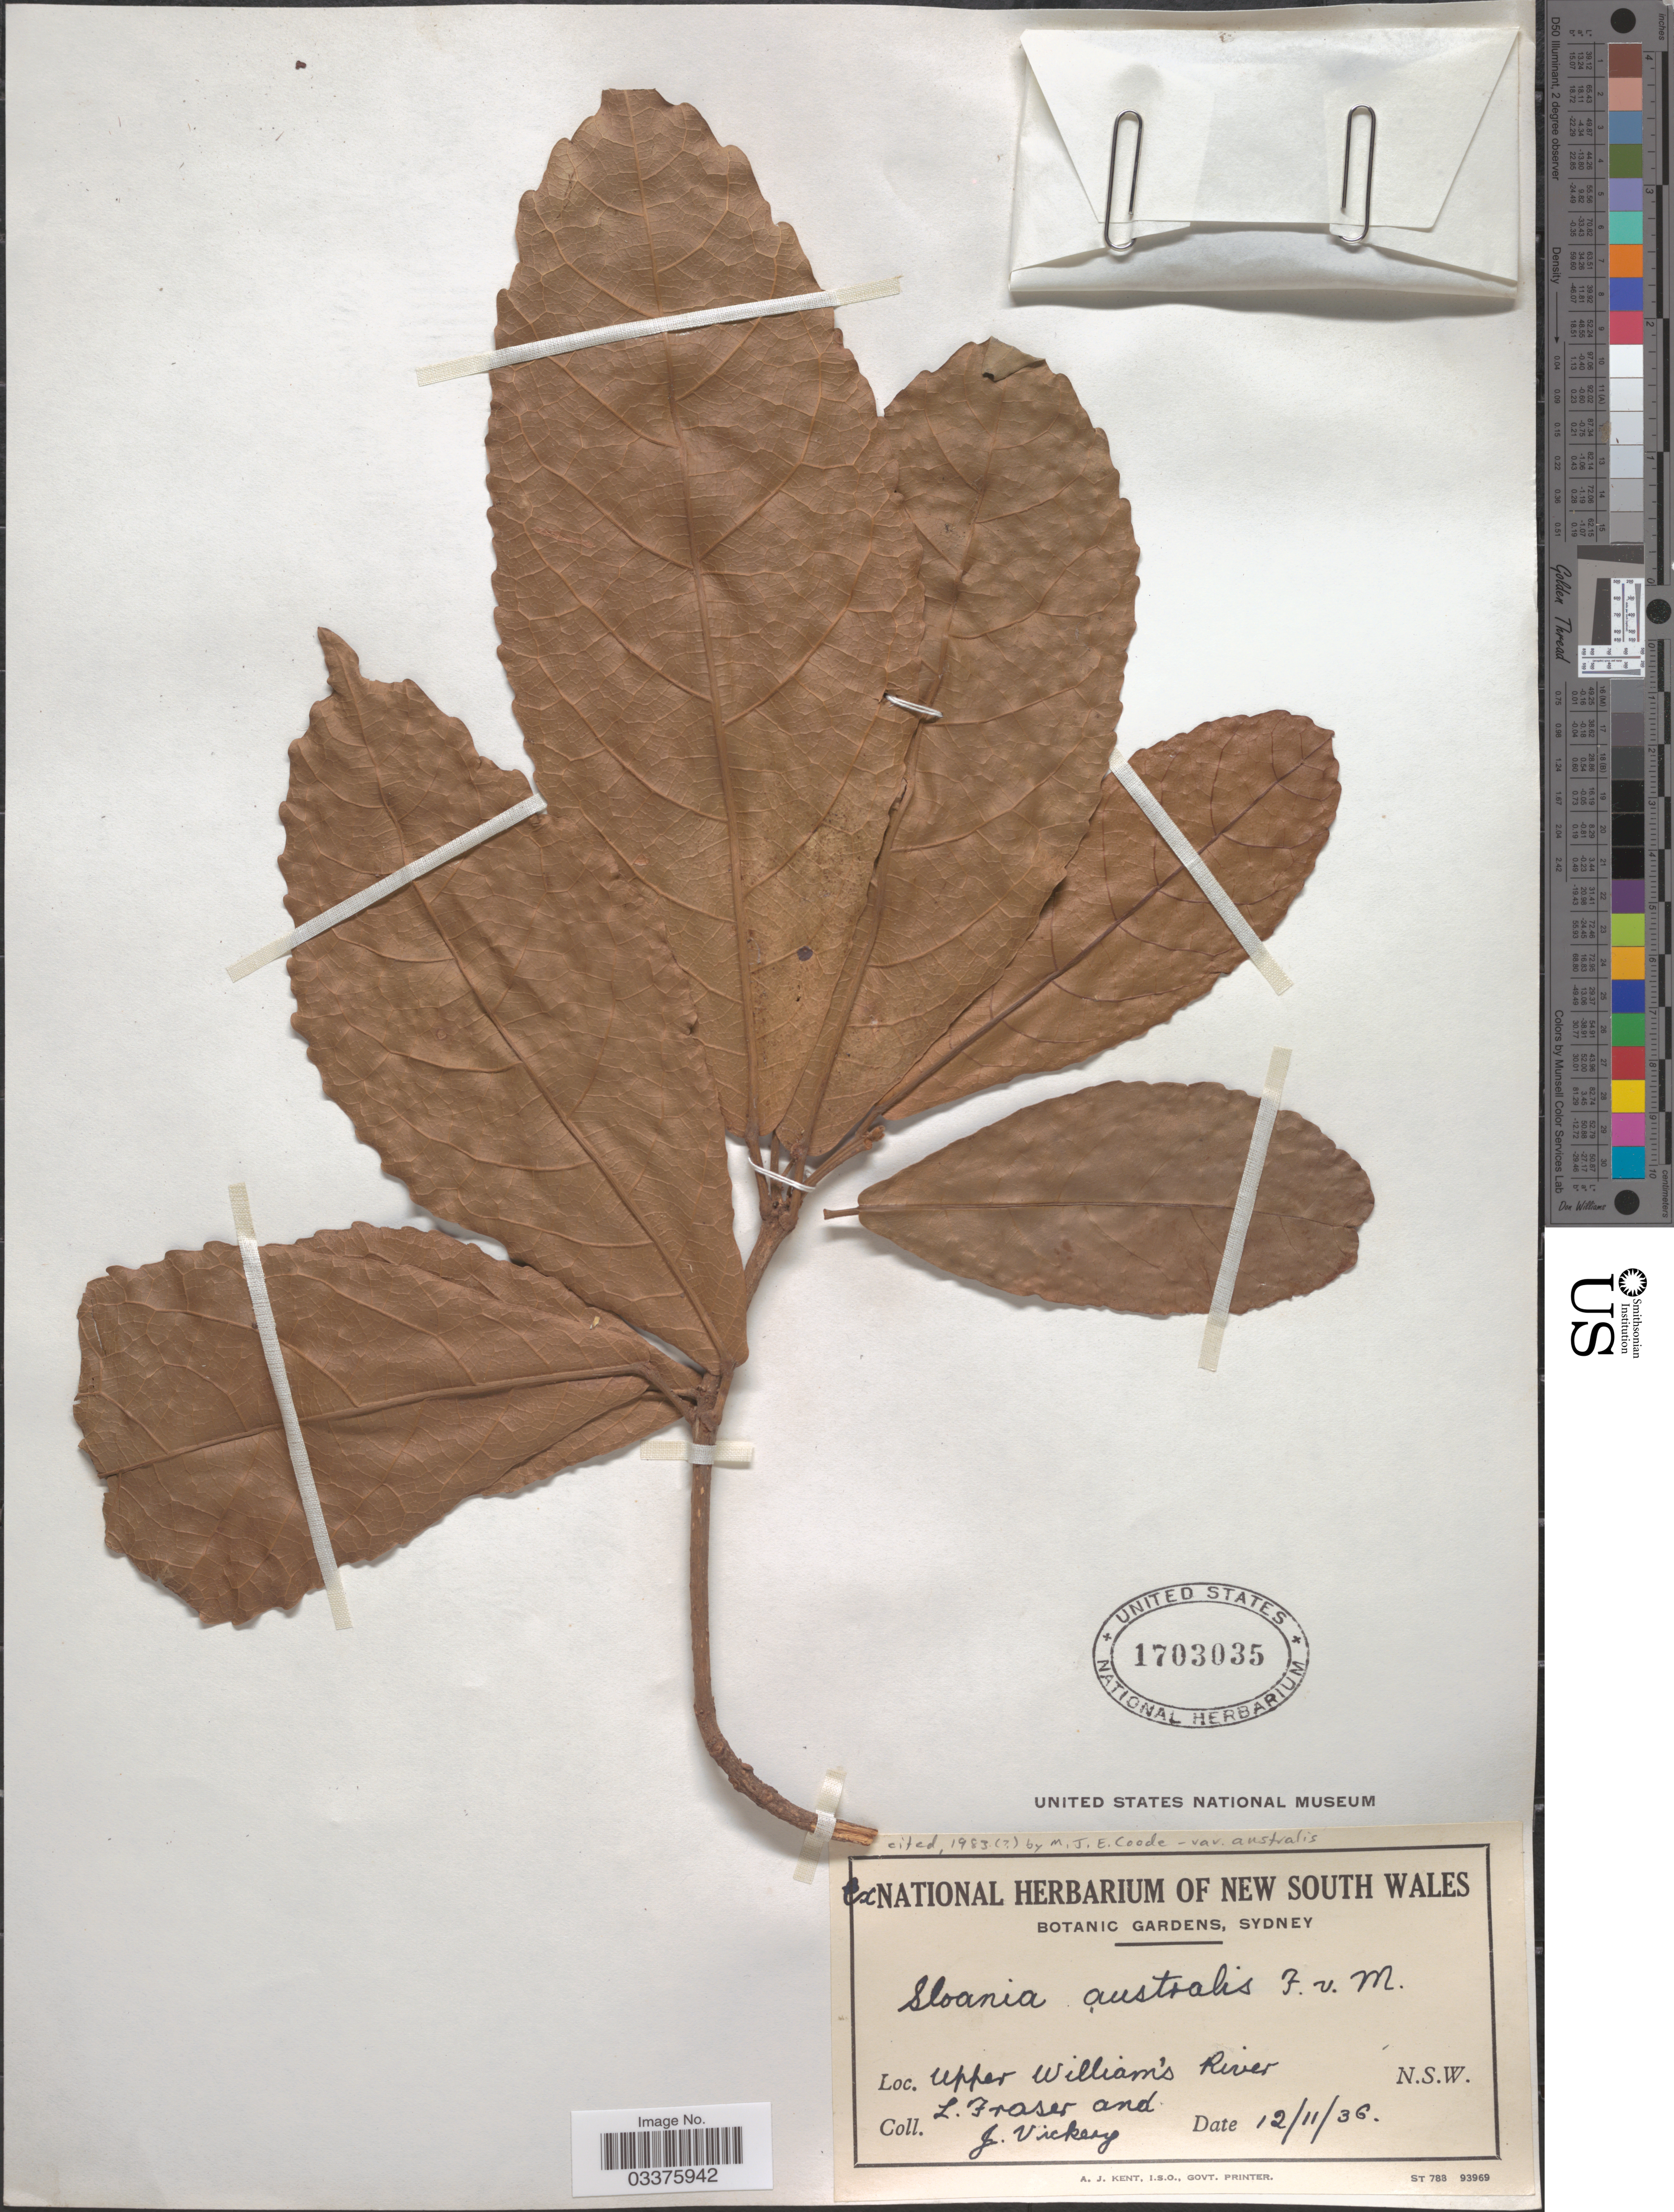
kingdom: Plantae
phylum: Tracheophyta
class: Magnoliopsida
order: Oxalidales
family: Elaeocarpaceae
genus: Sloanea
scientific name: Sloanea australis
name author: (Benth.) F. Muell.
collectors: L. Fraser & J. Vickery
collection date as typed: Transcribed d/m/y: 12/11/36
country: Australia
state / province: New South Wales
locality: Upper William's River.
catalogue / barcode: US 1703035